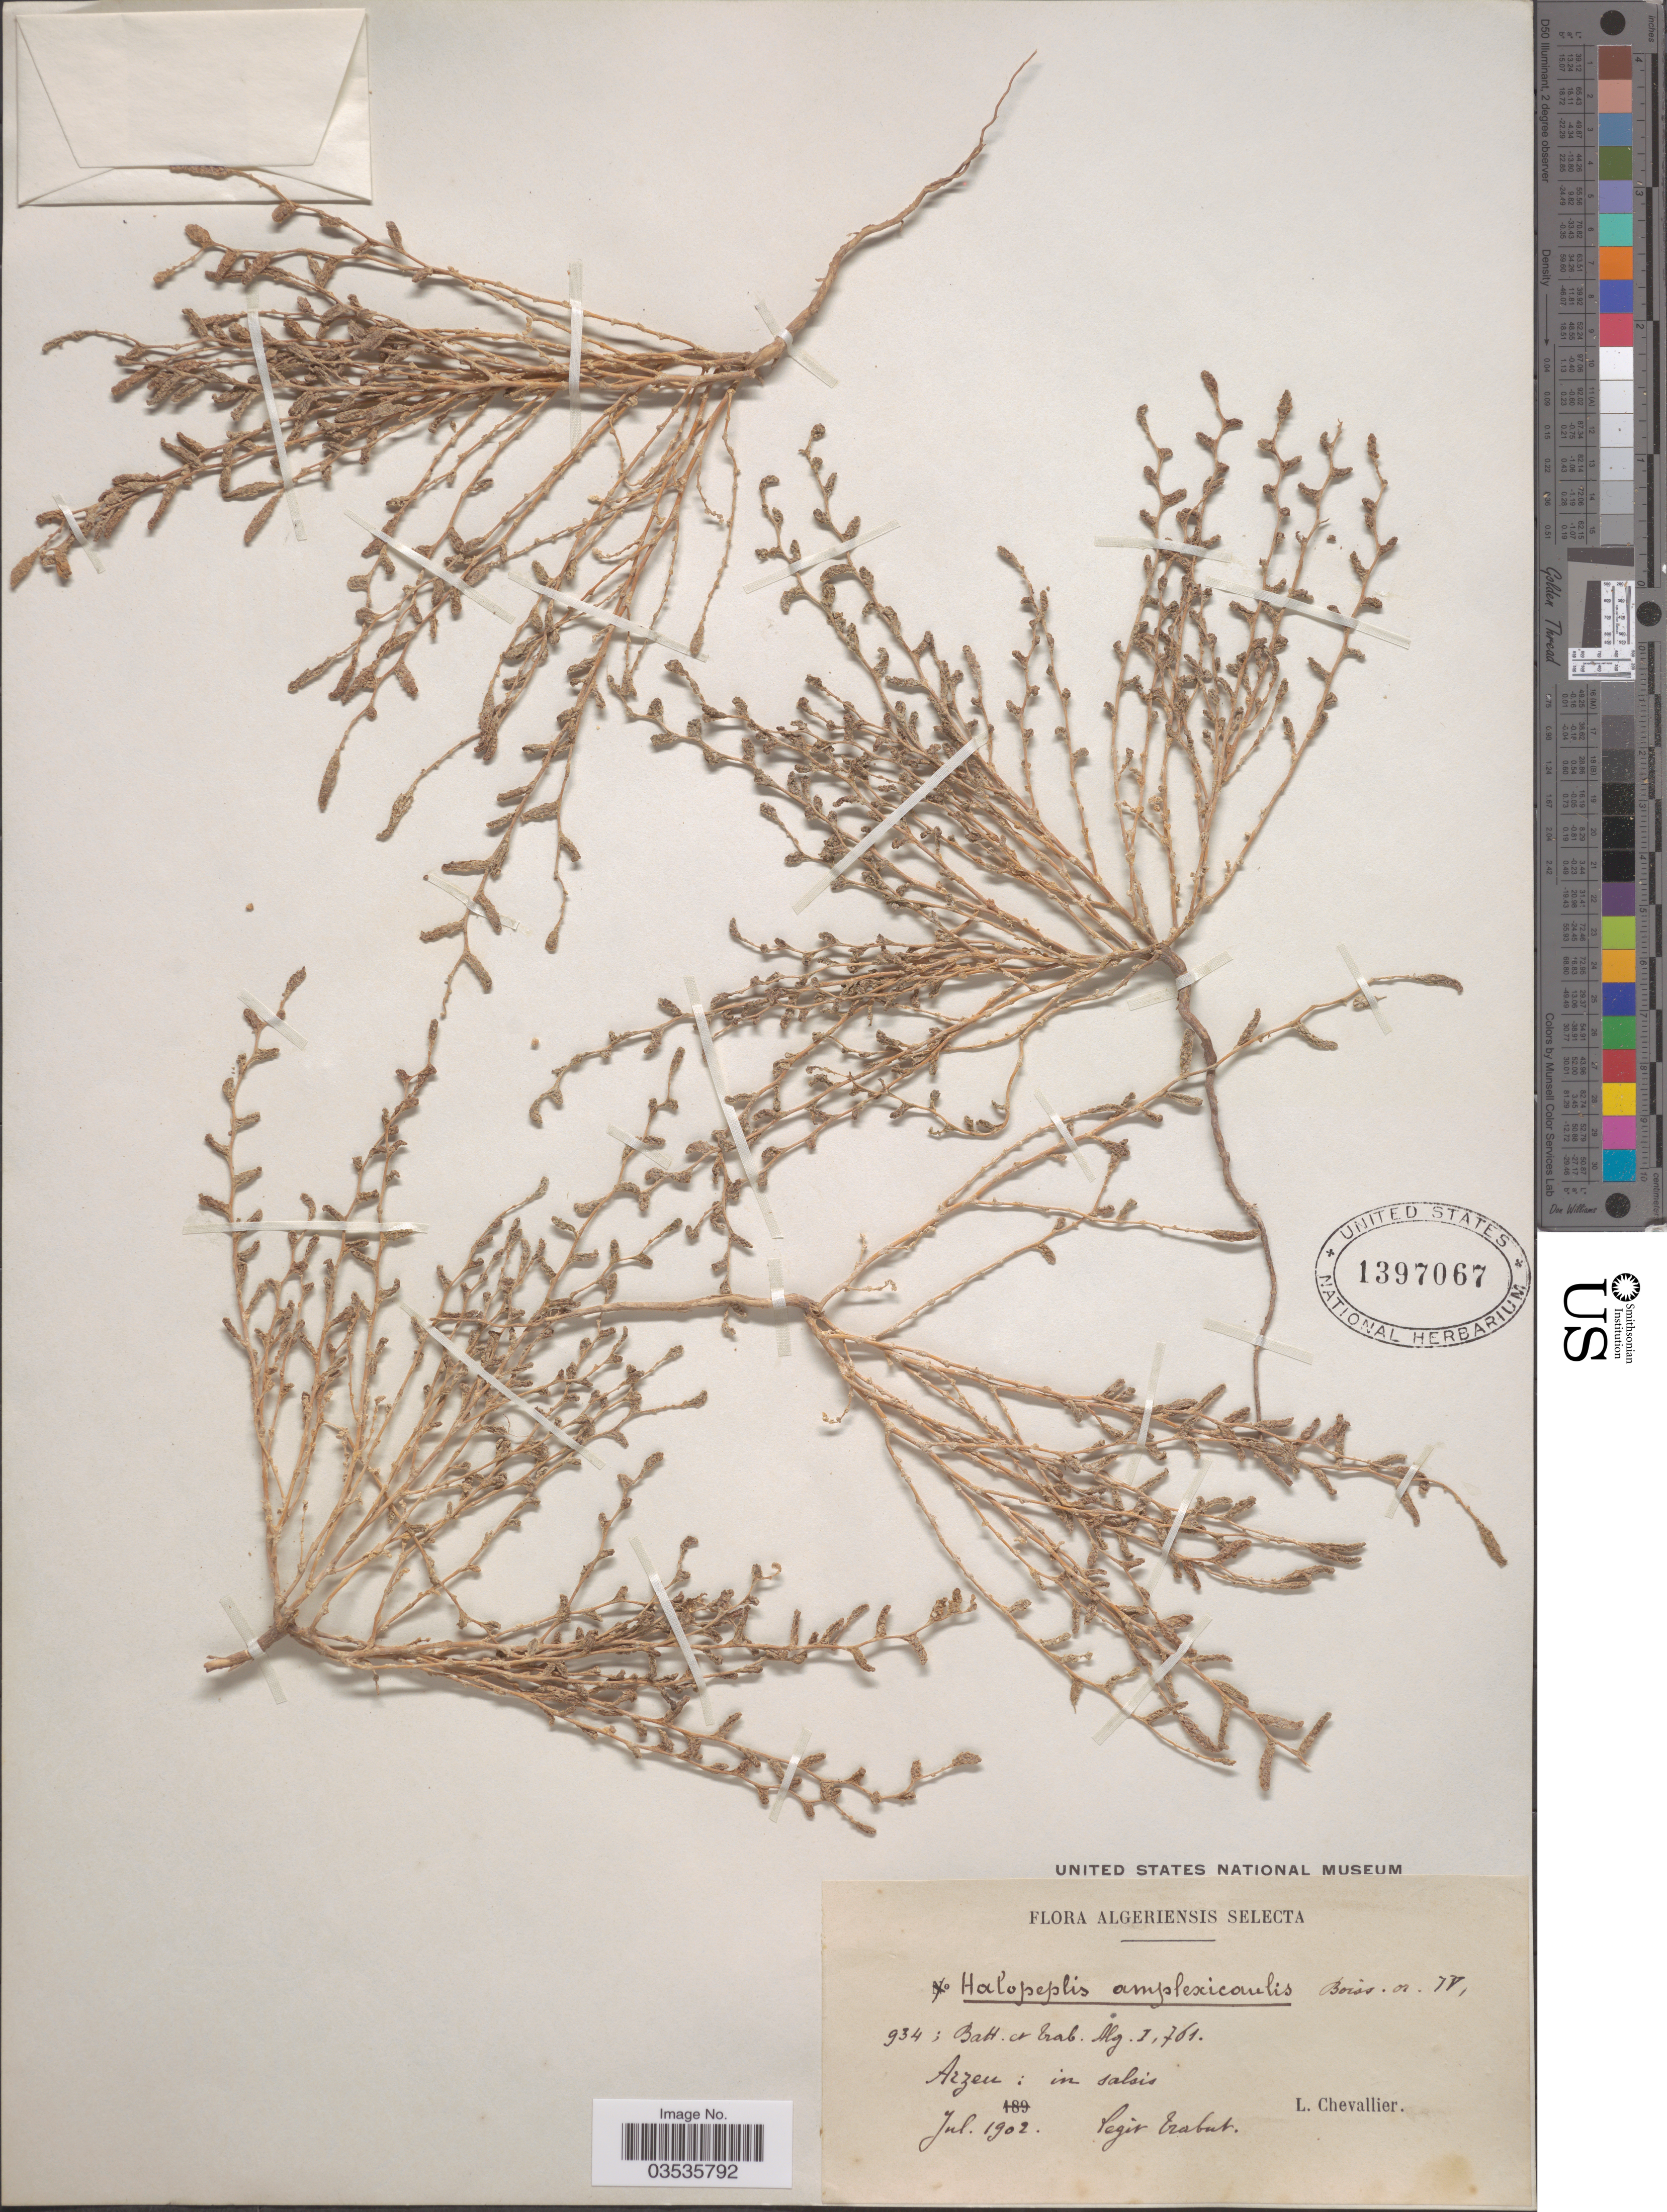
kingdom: Plantae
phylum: Tracheophyta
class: Magnoliopsida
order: Caryophyllales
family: Amaranthaceae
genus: Halopeplis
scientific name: Halopeplis amplexicaulis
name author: (Vahl) Ung.-Sternb. ex Ces. et al.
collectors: L. Chevallier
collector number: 934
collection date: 1902-07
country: Algeria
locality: Arzen.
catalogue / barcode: US 1397067